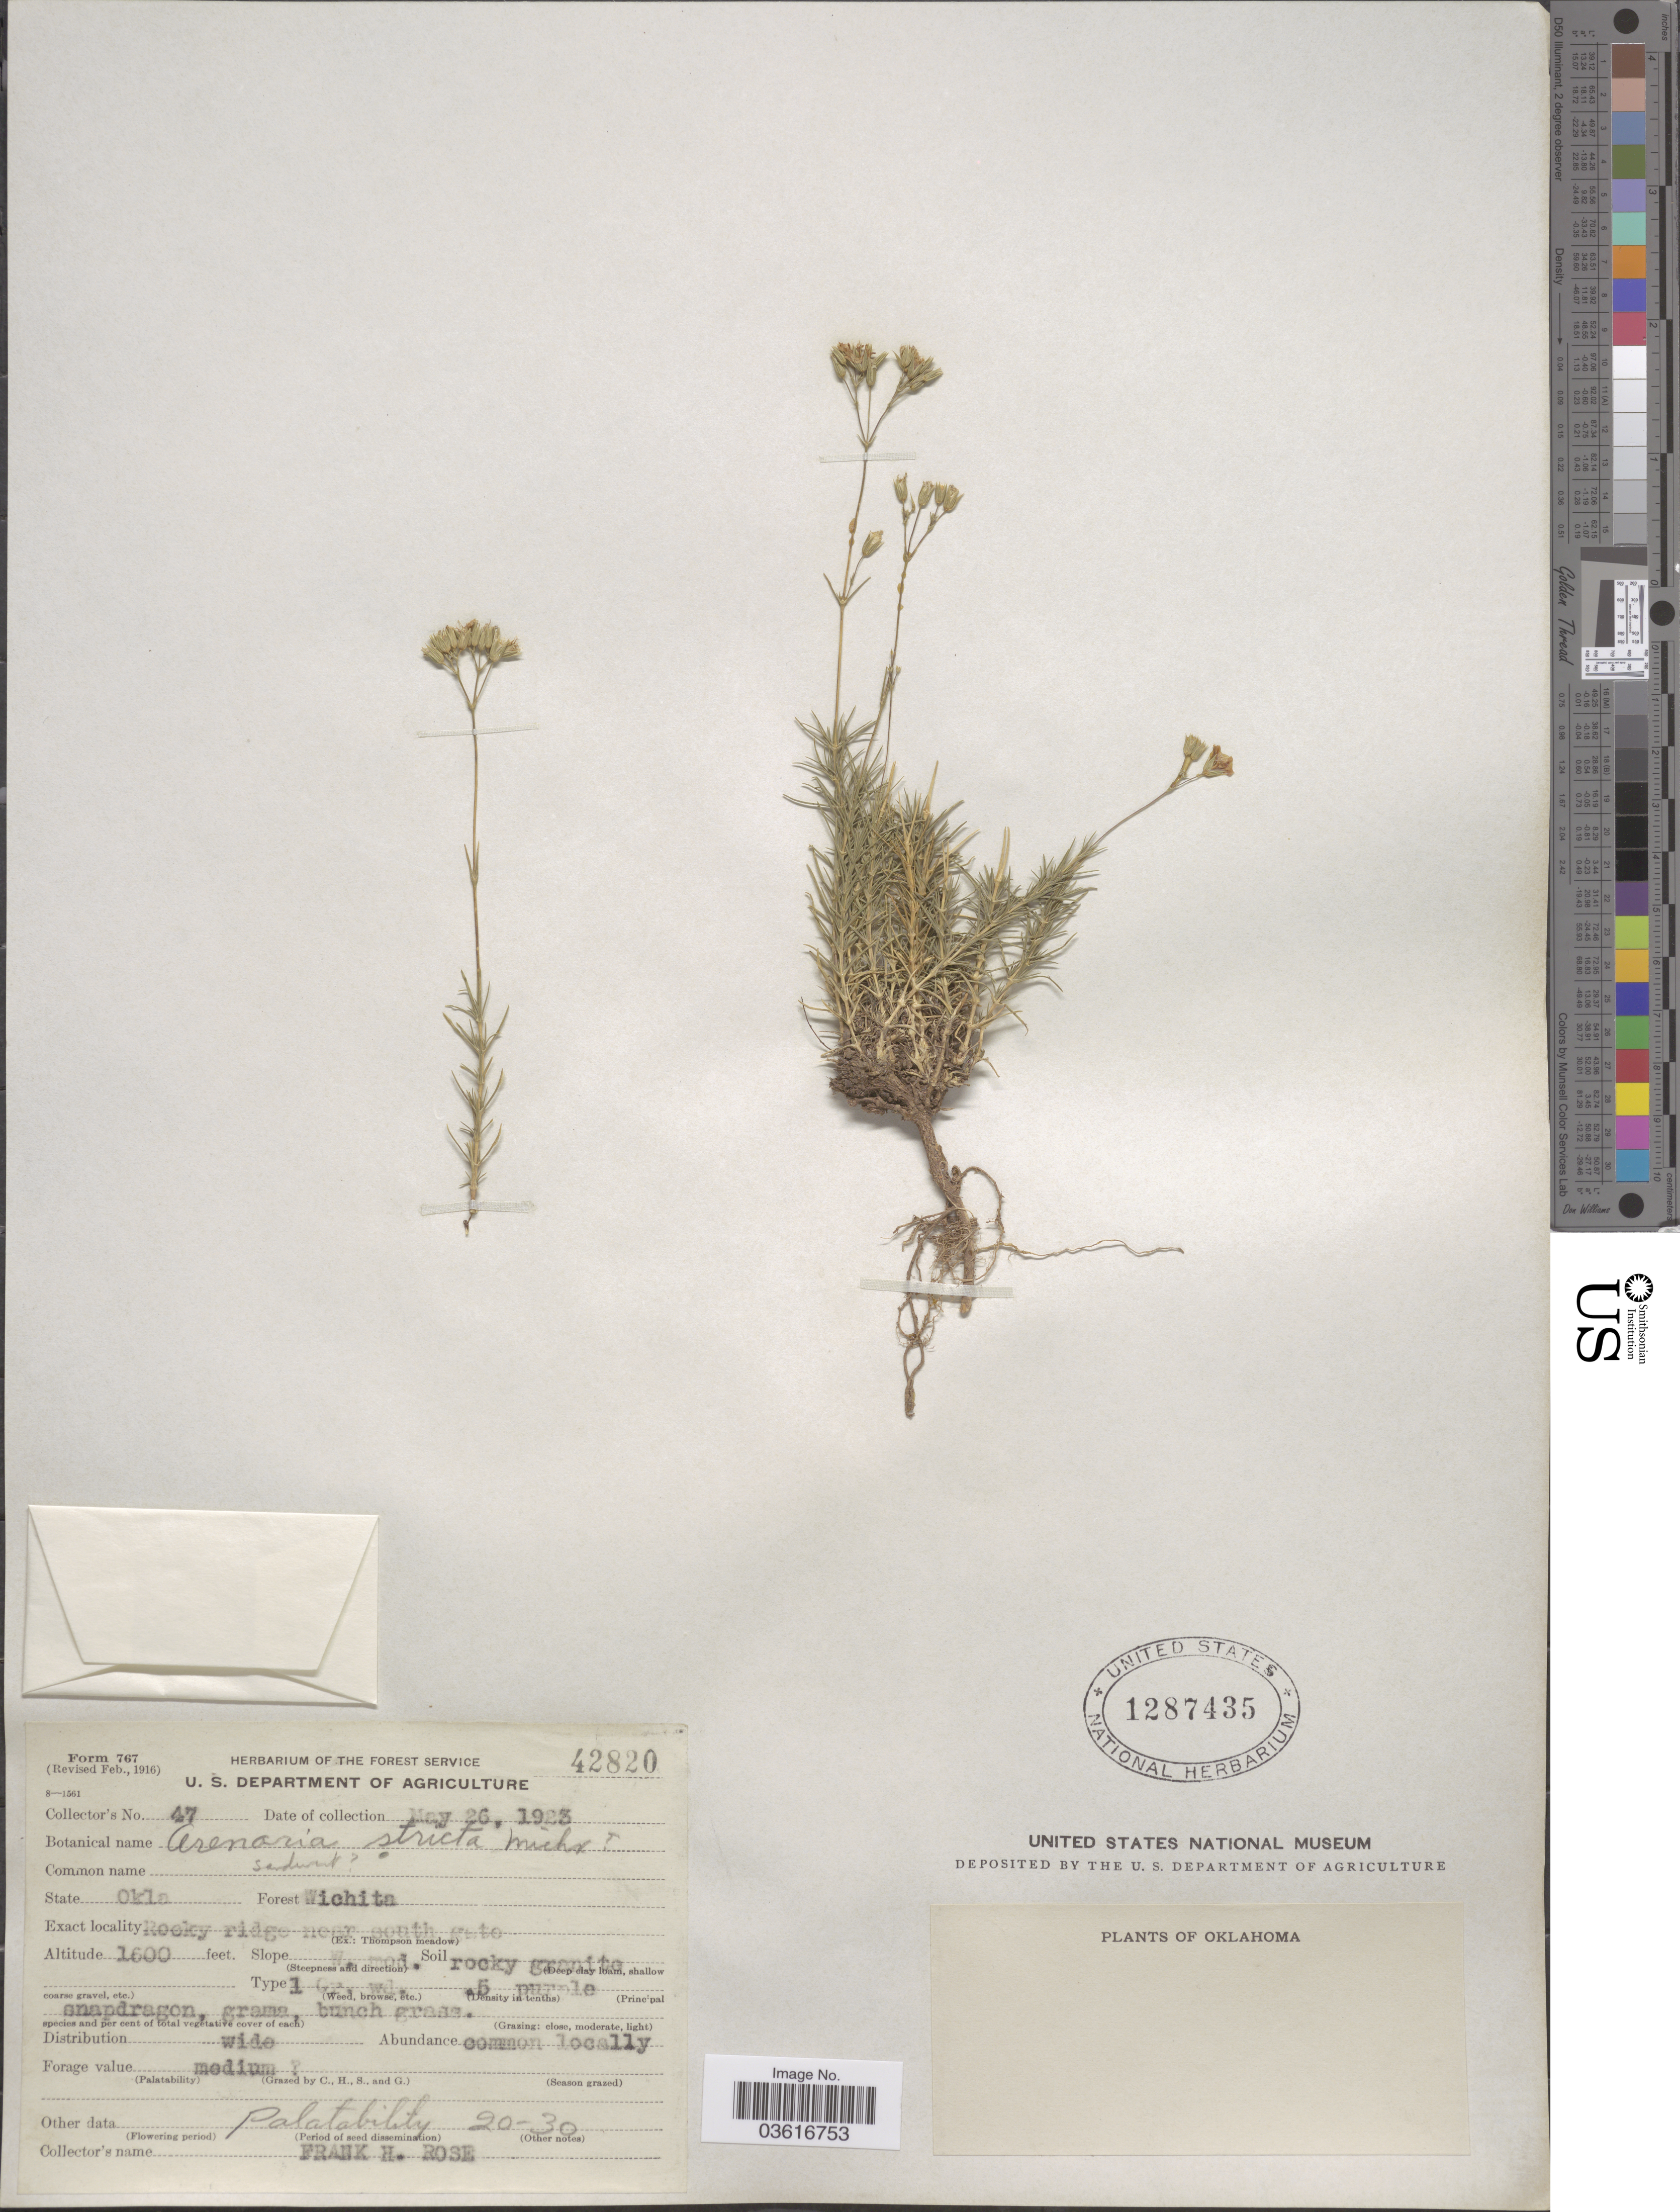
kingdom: Plantae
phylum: Tracheophyta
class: Magnoliopsida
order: Caryophyllales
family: Caryophyllaceae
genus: Minuartia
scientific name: Minuartia stricta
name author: (Sw.) Hiern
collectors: F. H. Rose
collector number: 47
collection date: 1923-05-26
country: United States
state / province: Oklahoma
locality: Forest Wichita.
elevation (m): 488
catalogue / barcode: US 1287435